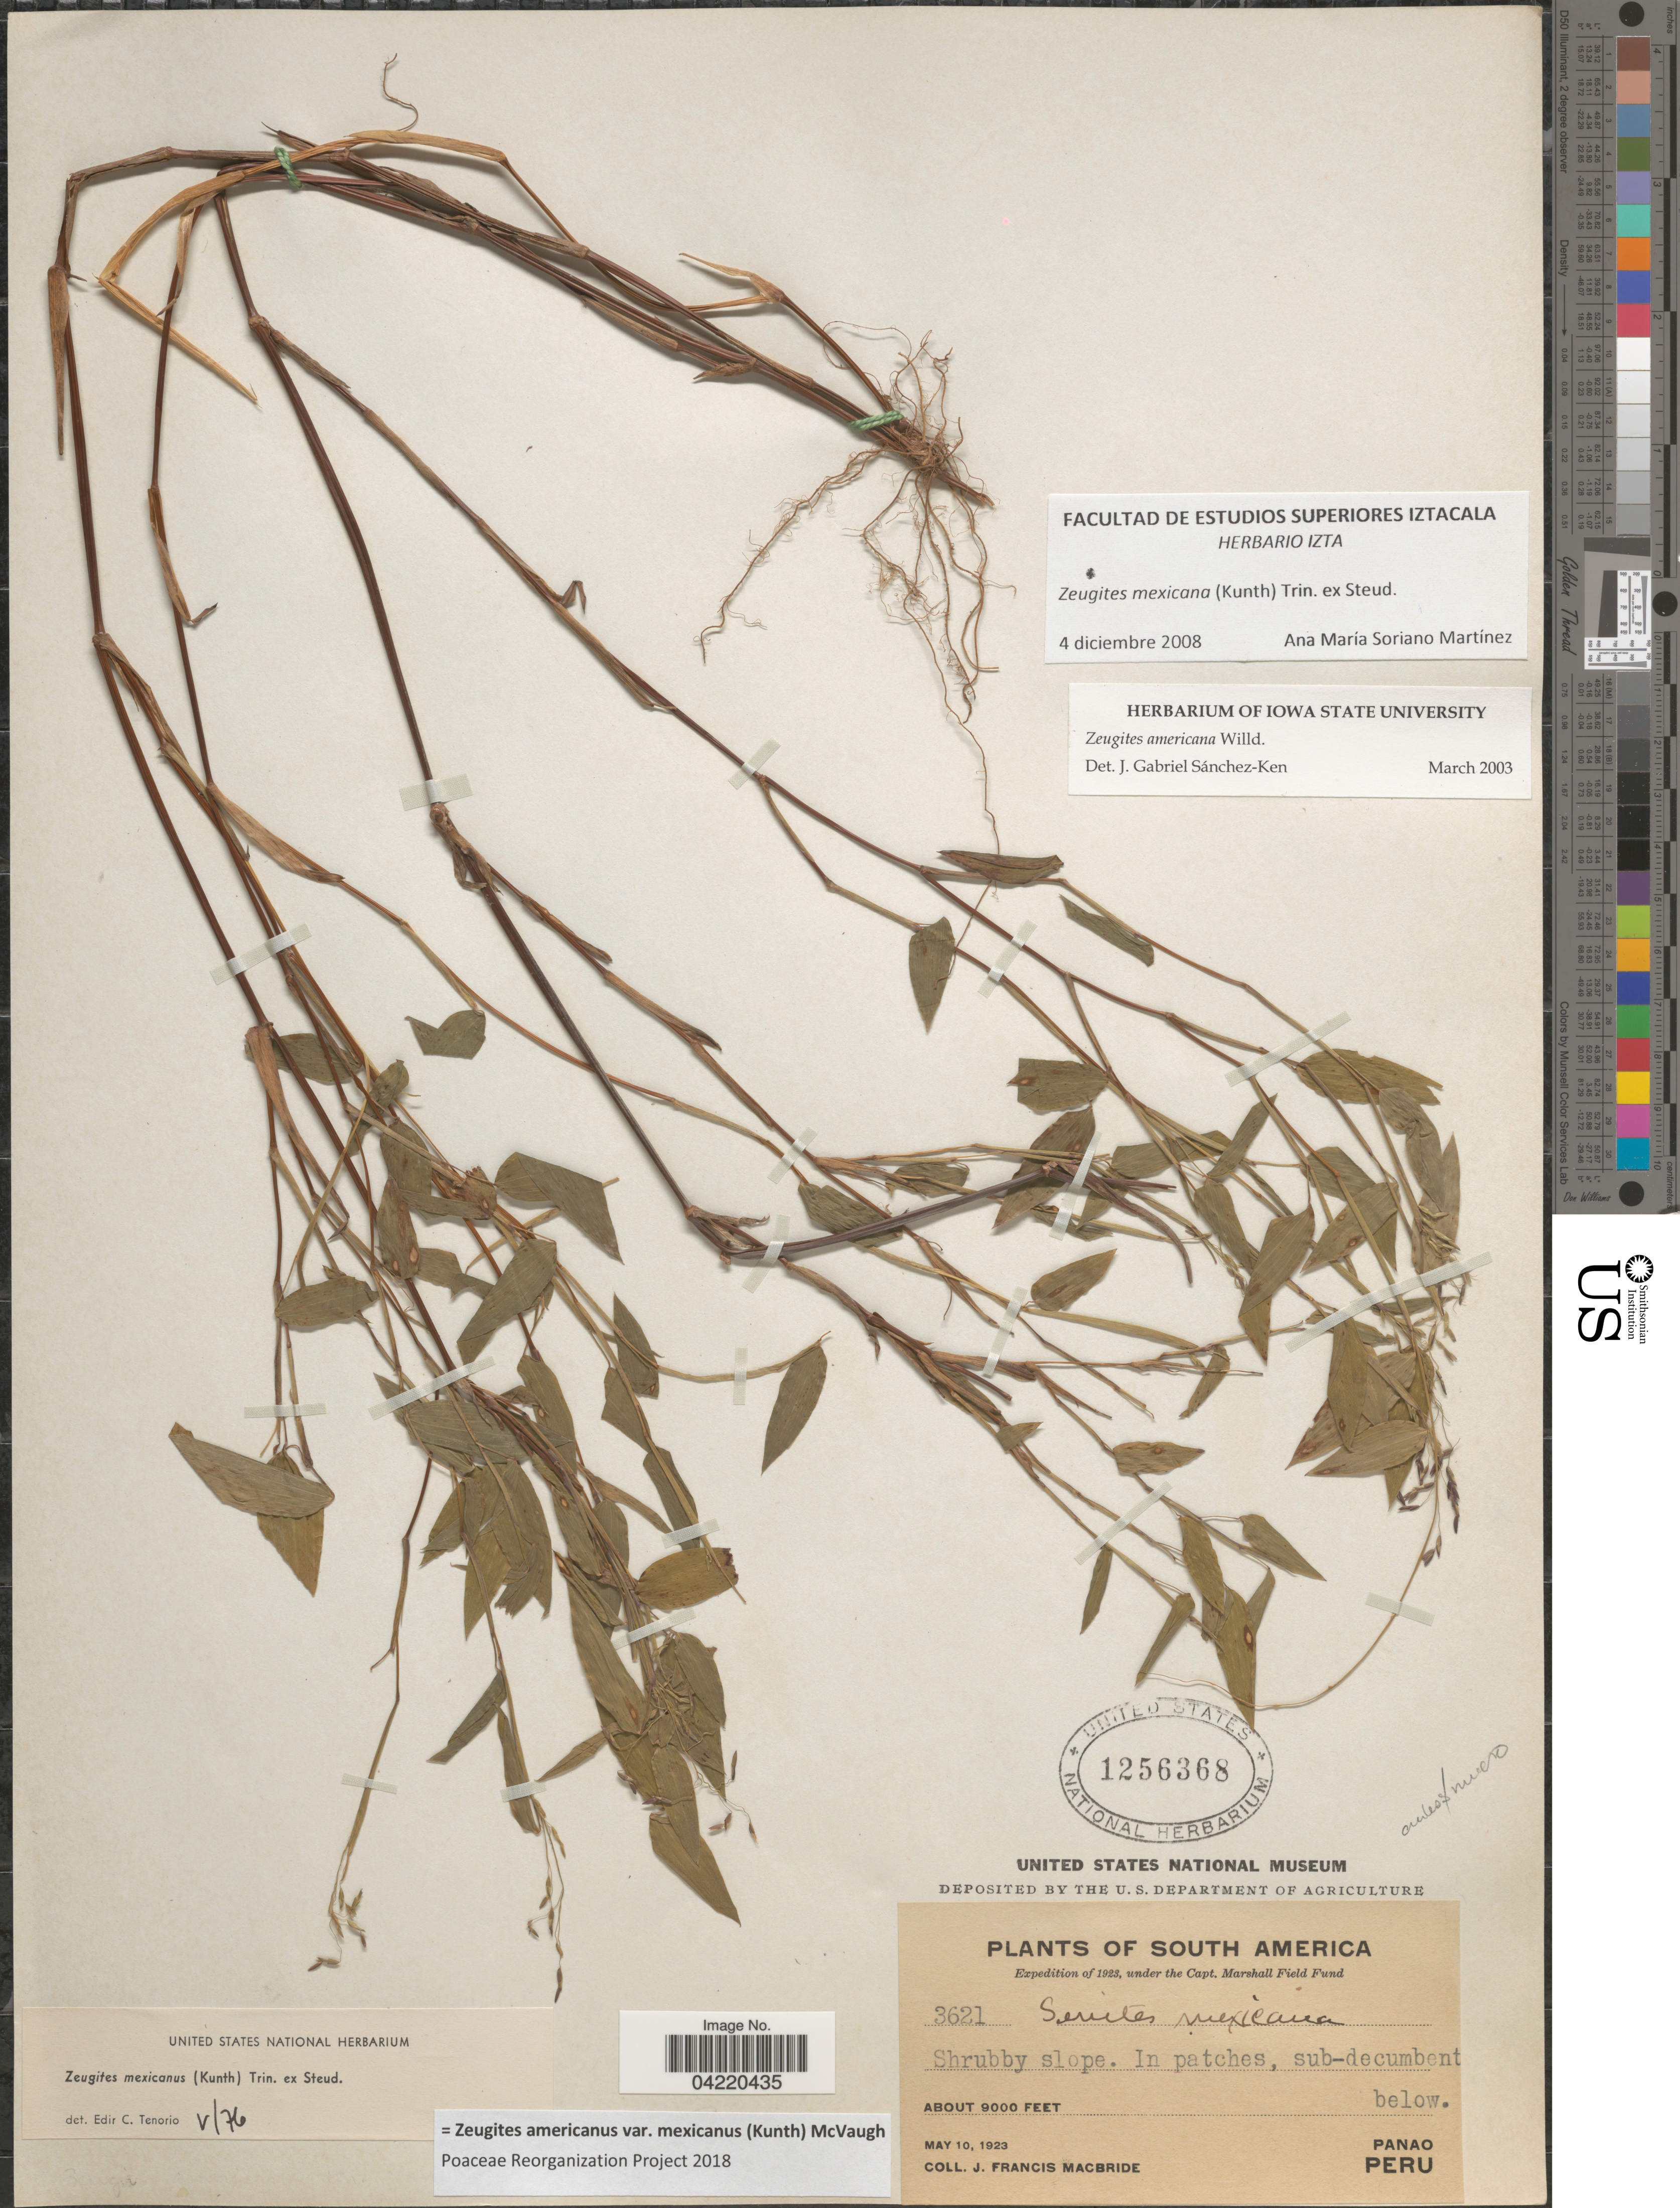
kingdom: Plantae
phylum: Tracheophyta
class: Liliopsida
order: Poales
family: Poaceae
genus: Zeugites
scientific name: Zeugites americanus var. mexicanus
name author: (Kunth) McVaugh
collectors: J. F. Macbride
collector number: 3621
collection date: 1923-05-10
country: Peru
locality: Expedition of 1923. Shrubby slope. Panao.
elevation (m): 2743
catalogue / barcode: US 1256368